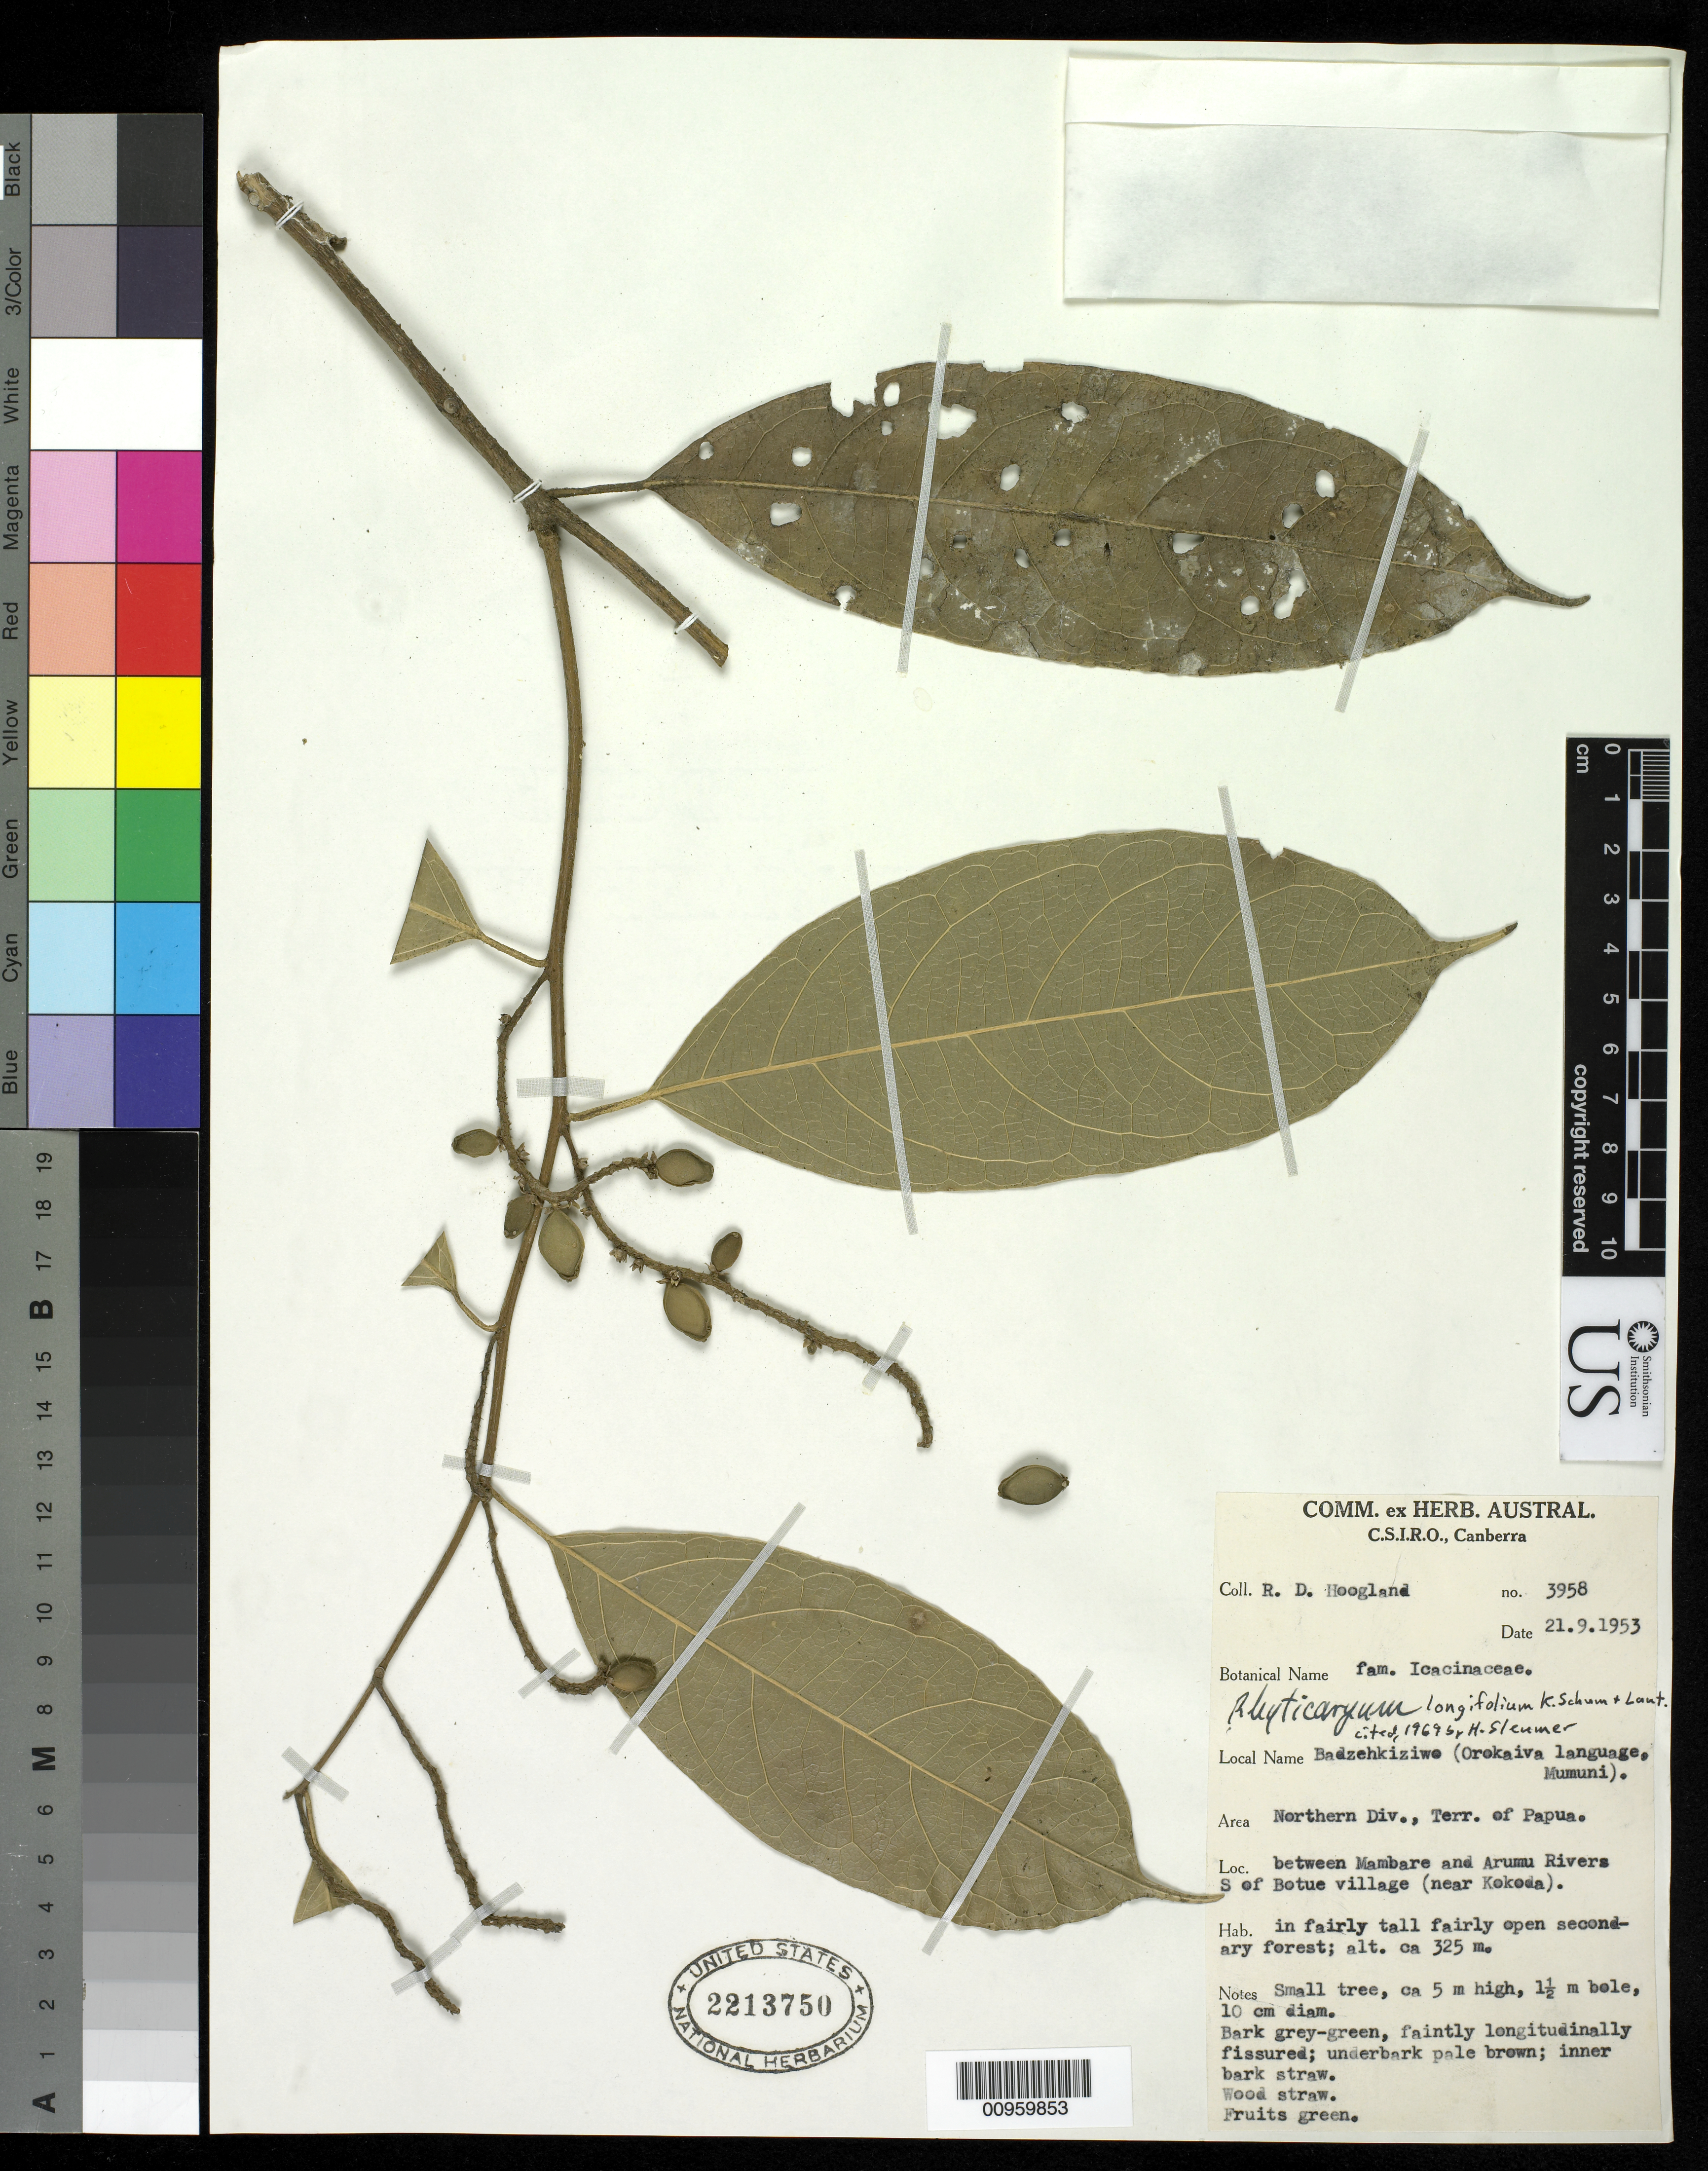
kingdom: Plantae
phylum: Tracheophyta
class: Magnoliopsida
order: Icacinales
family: Icacinaceae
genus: Ryticaryum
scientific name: Ryticaryum longifolium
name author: K. Schum. & Lauterb.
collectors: R. D. Hoogland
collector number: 3958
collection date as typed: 21 Sep 1953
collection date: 1953-09-21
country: Papua New Guinea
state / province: Northern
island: New Guinea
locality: Between Mambare and Arumu Rivers; S of Botue village (nr. Kokoda). In fairly open secondary forest.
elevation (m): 325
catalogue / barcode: US 2213750